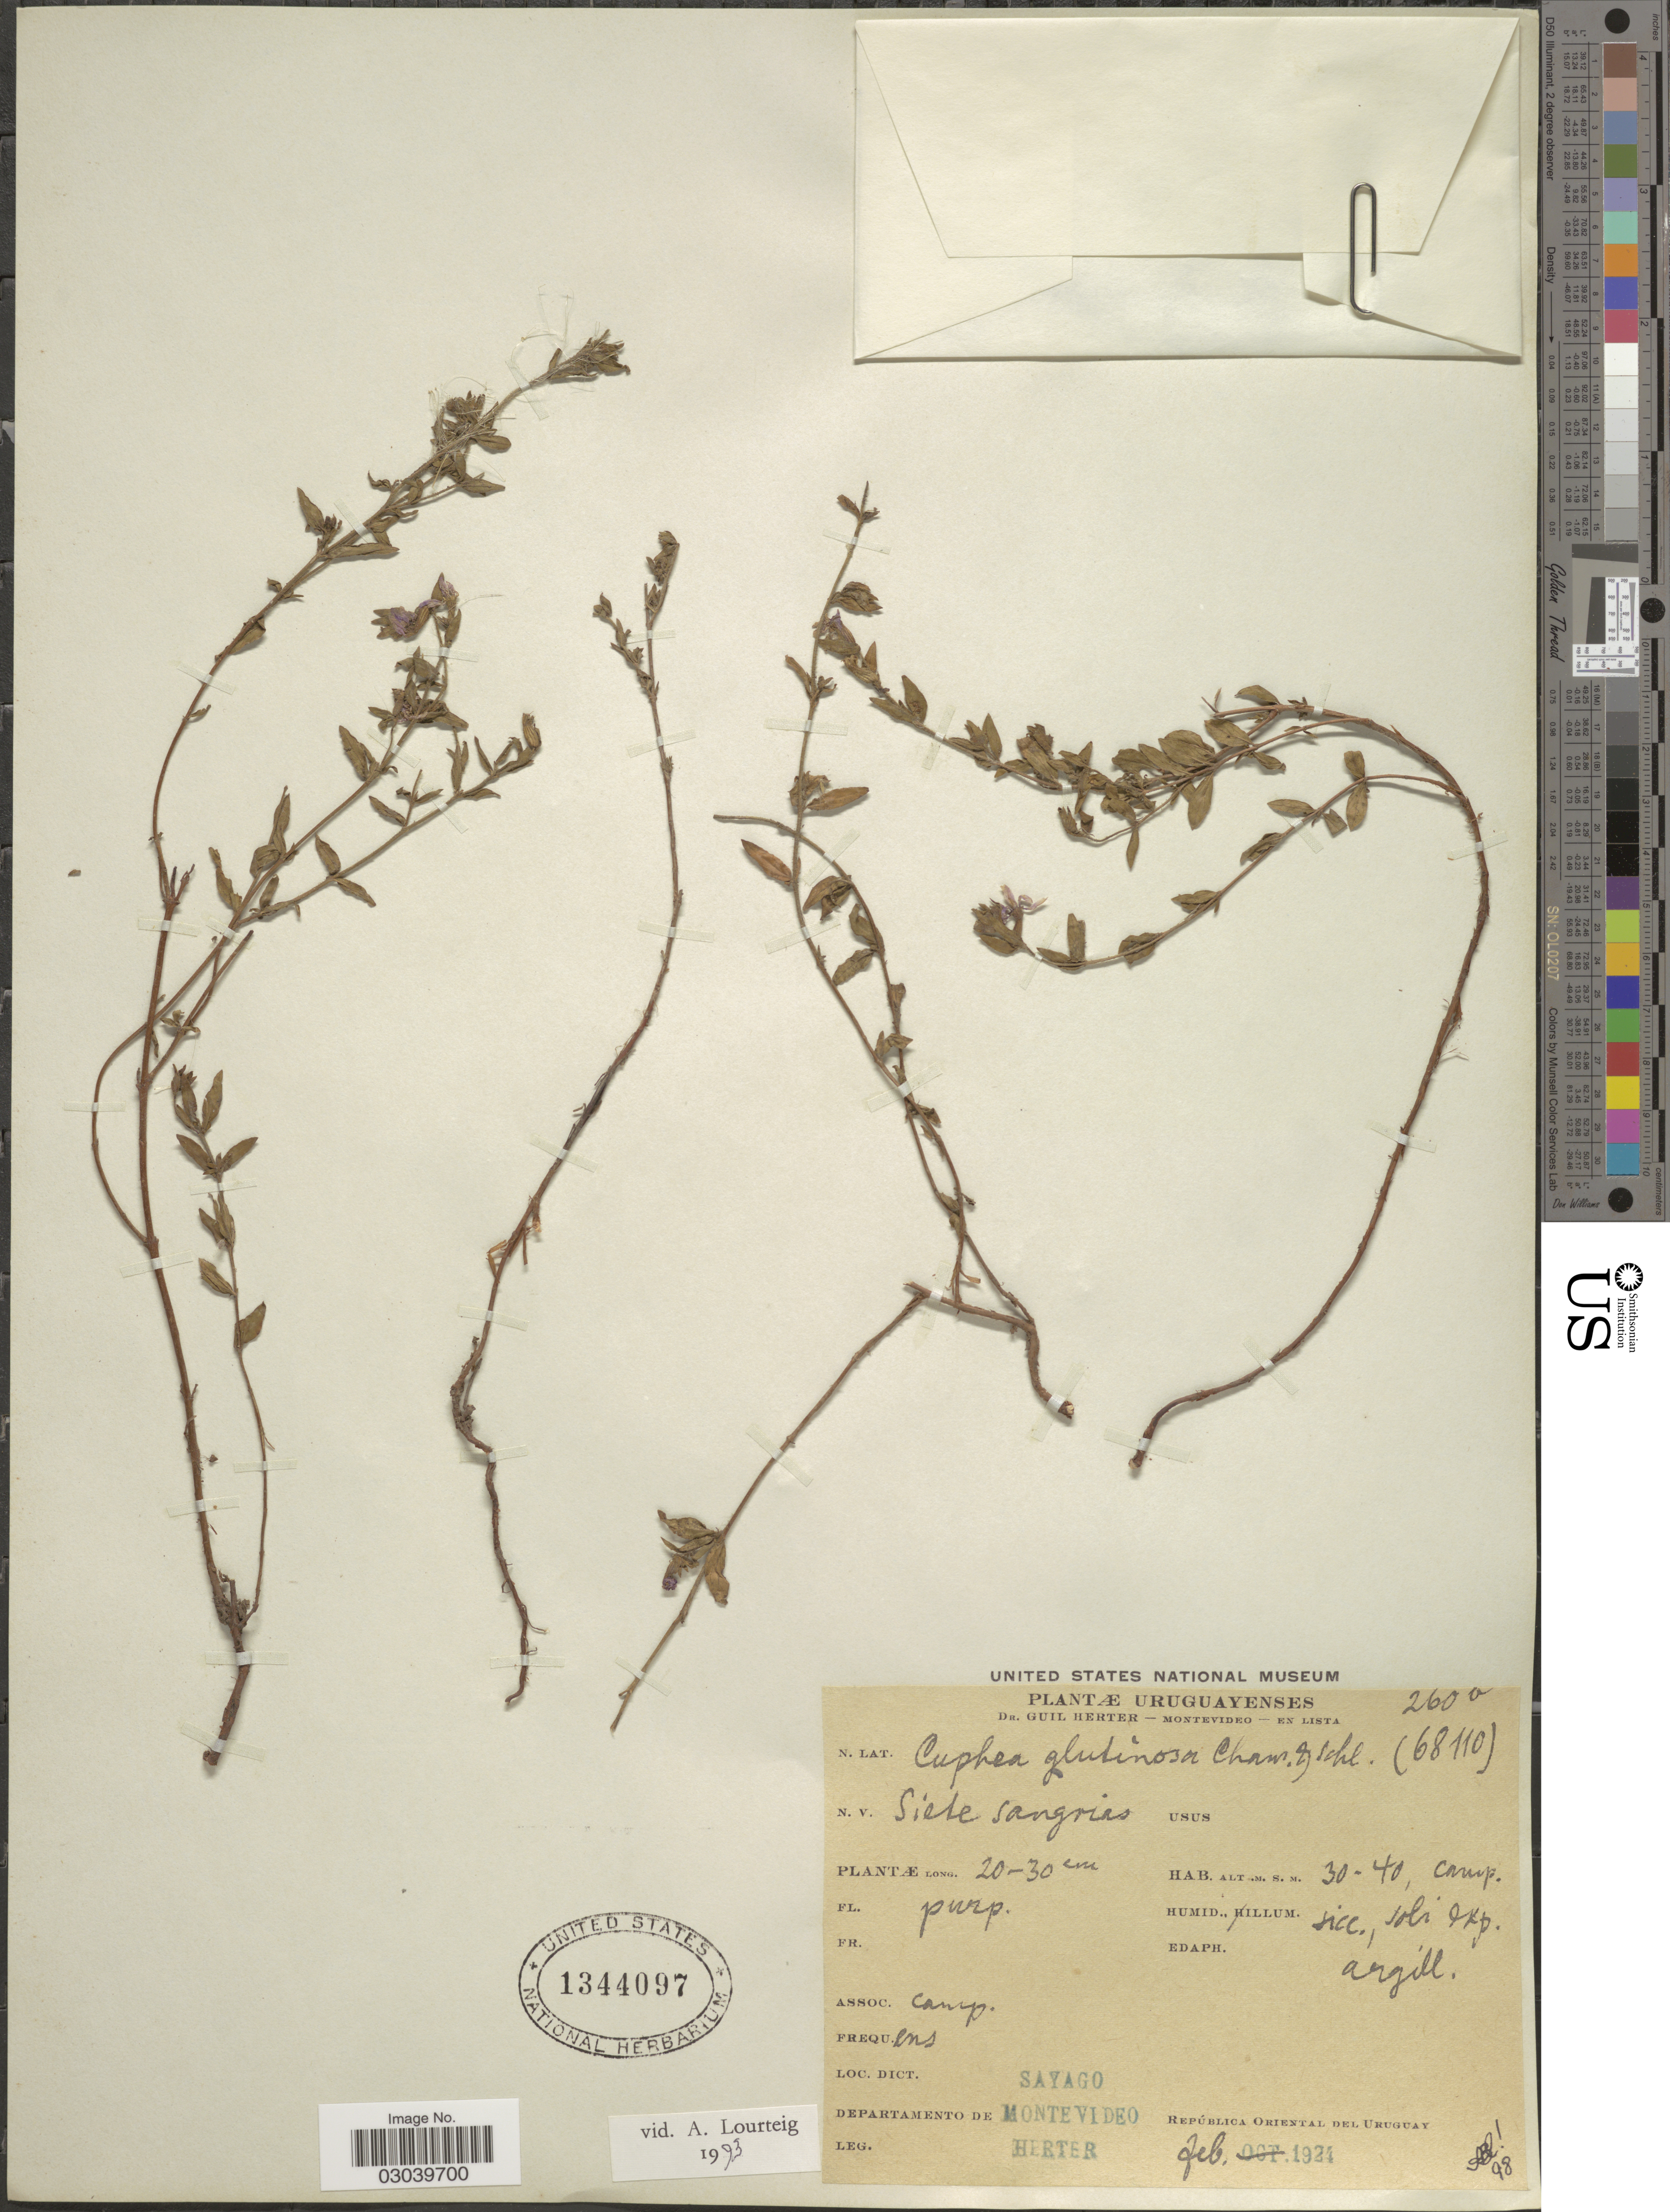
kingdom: Plantae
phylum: Tracheophyta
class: Magnoliopsida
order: Myrtales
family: Lythraceae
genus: Cuphea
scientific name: Cuphea glutinosa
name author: Cham. & Schltdl.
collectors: G. Herter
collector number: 260o*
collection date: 1924-02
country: Uruguay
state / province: Montevideo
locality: Sayago. Departamento de Montevideo.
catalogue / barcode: US 1344097